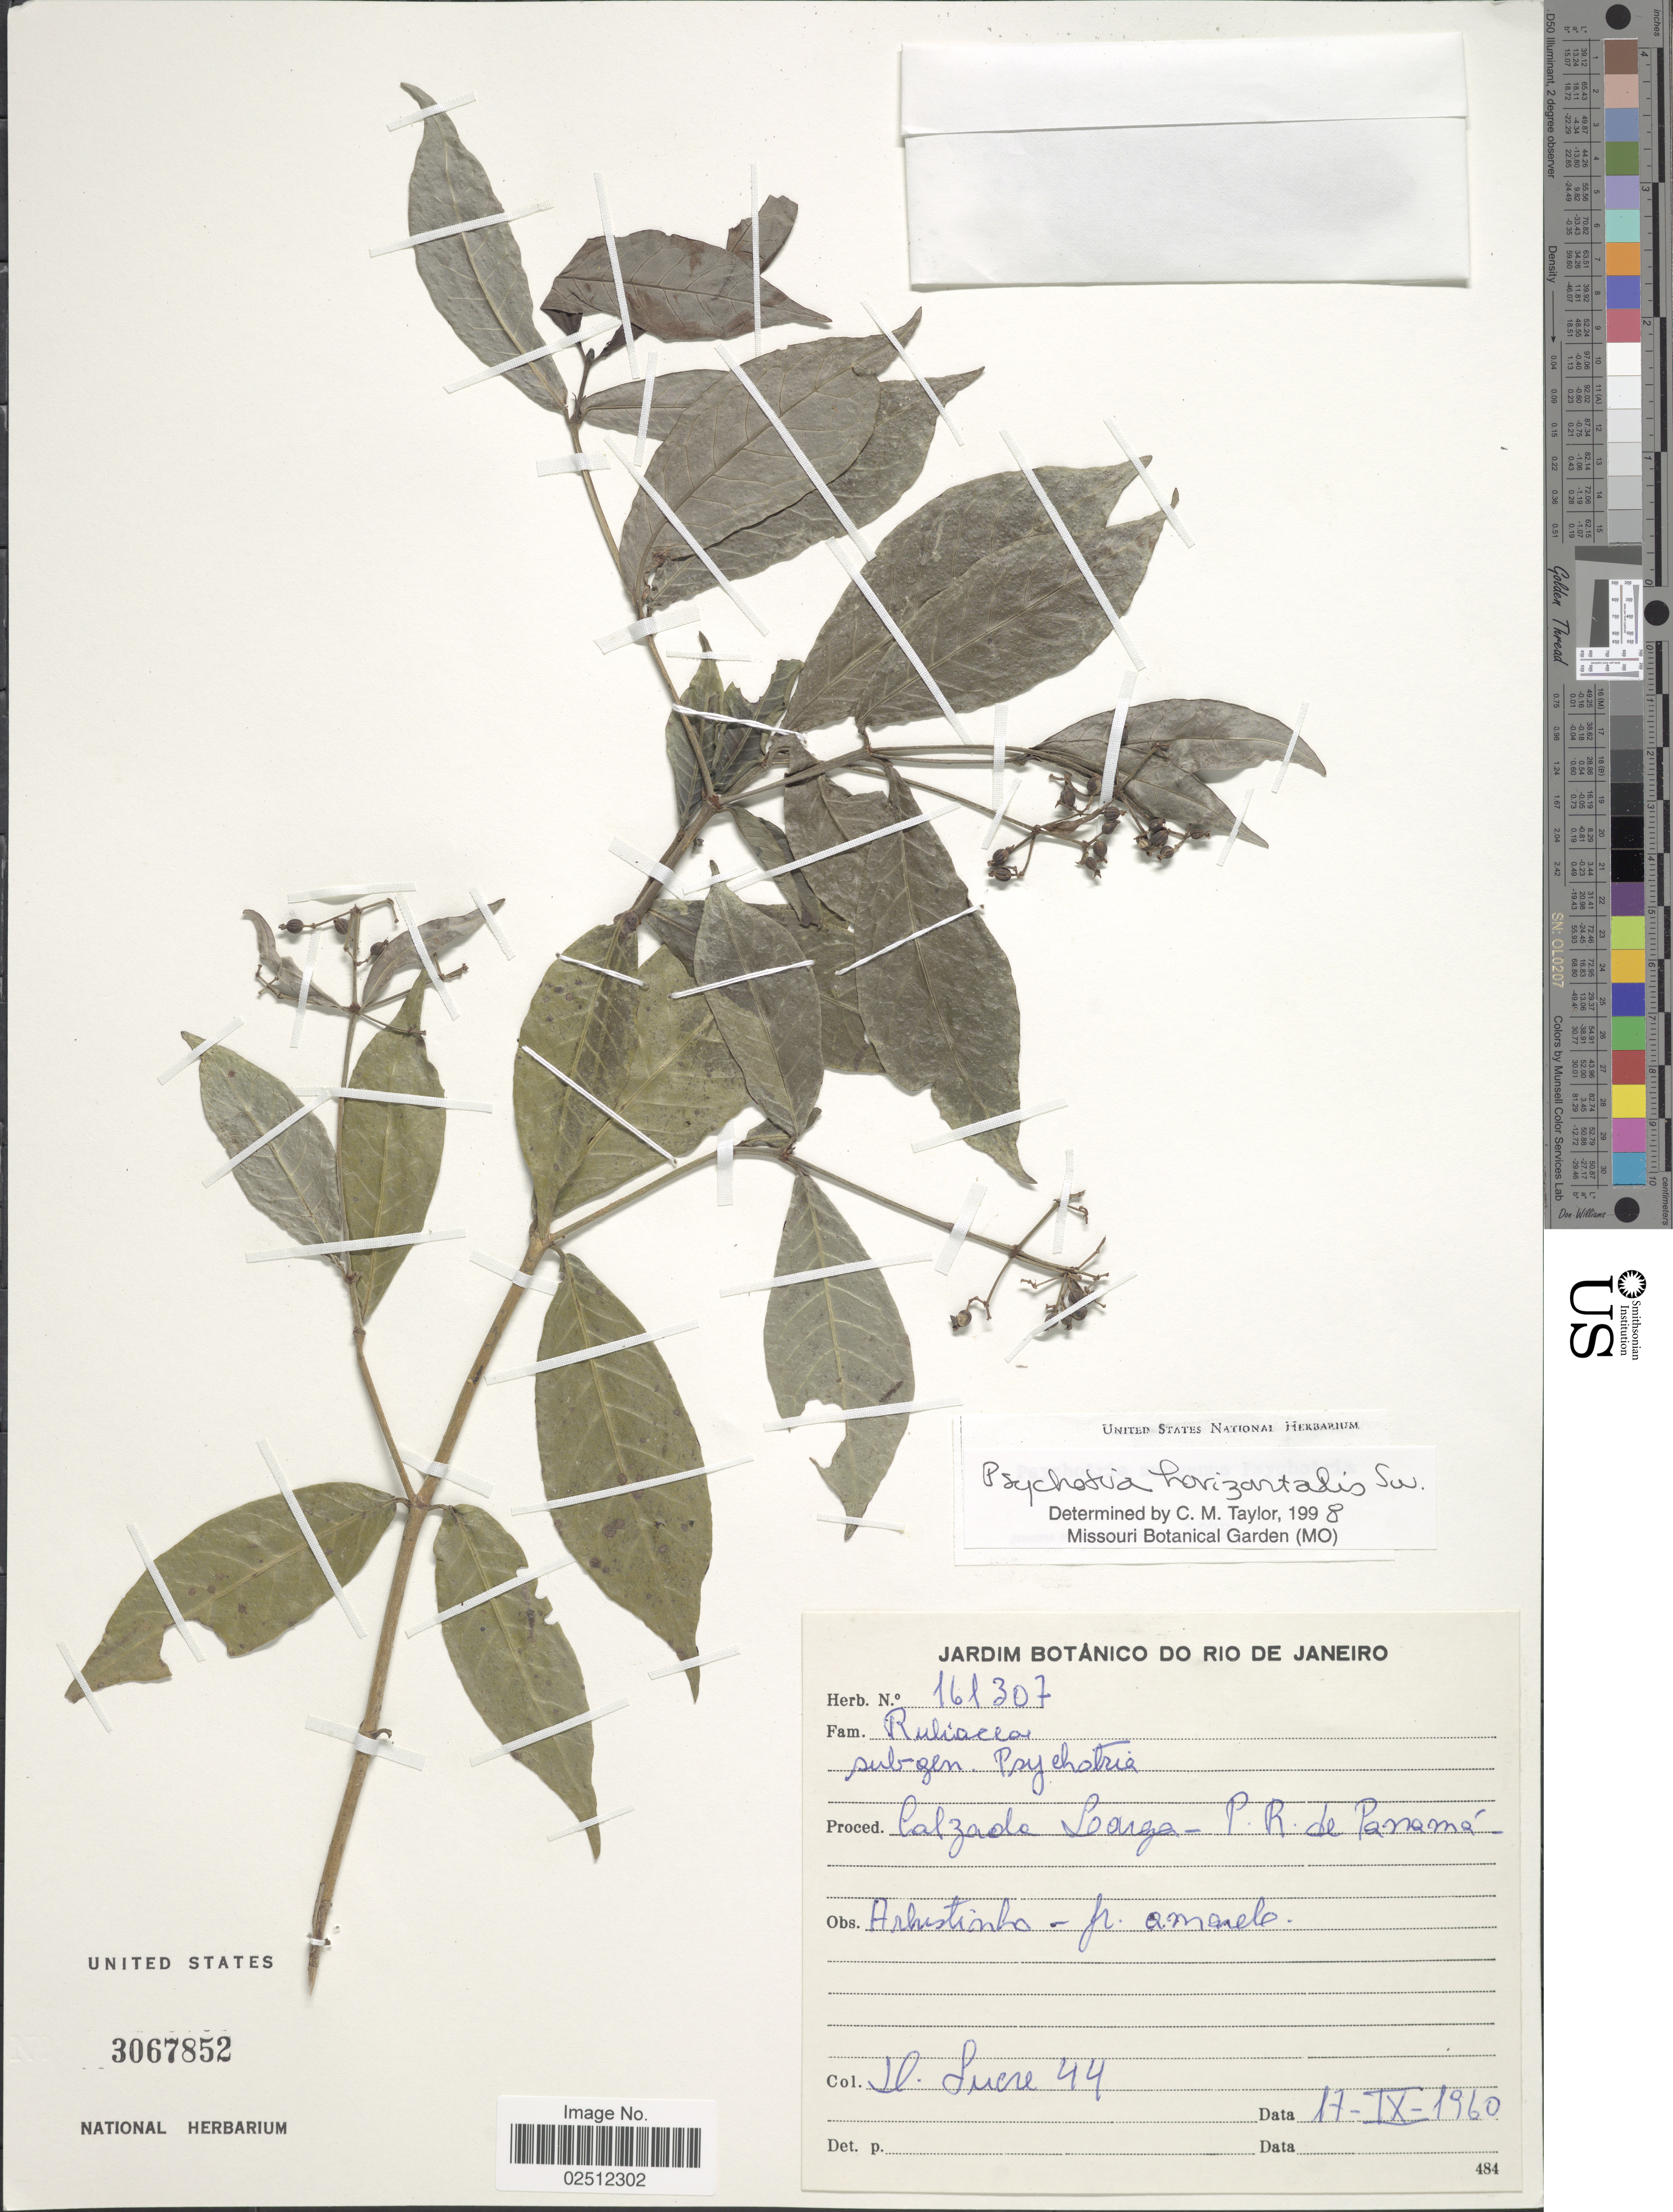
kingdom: Plantae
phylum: Tracheophyta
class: Magnoliopsida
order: Gentianales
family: Rubiaceae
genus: Psychotria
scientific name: Psychotria horizontalis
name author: Sw.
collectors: D. Sucre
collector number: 44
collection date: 1960-09-17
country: Panama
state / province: Panamá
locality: Calzada Larga - P. R de Panamá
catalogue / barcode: US 3067852